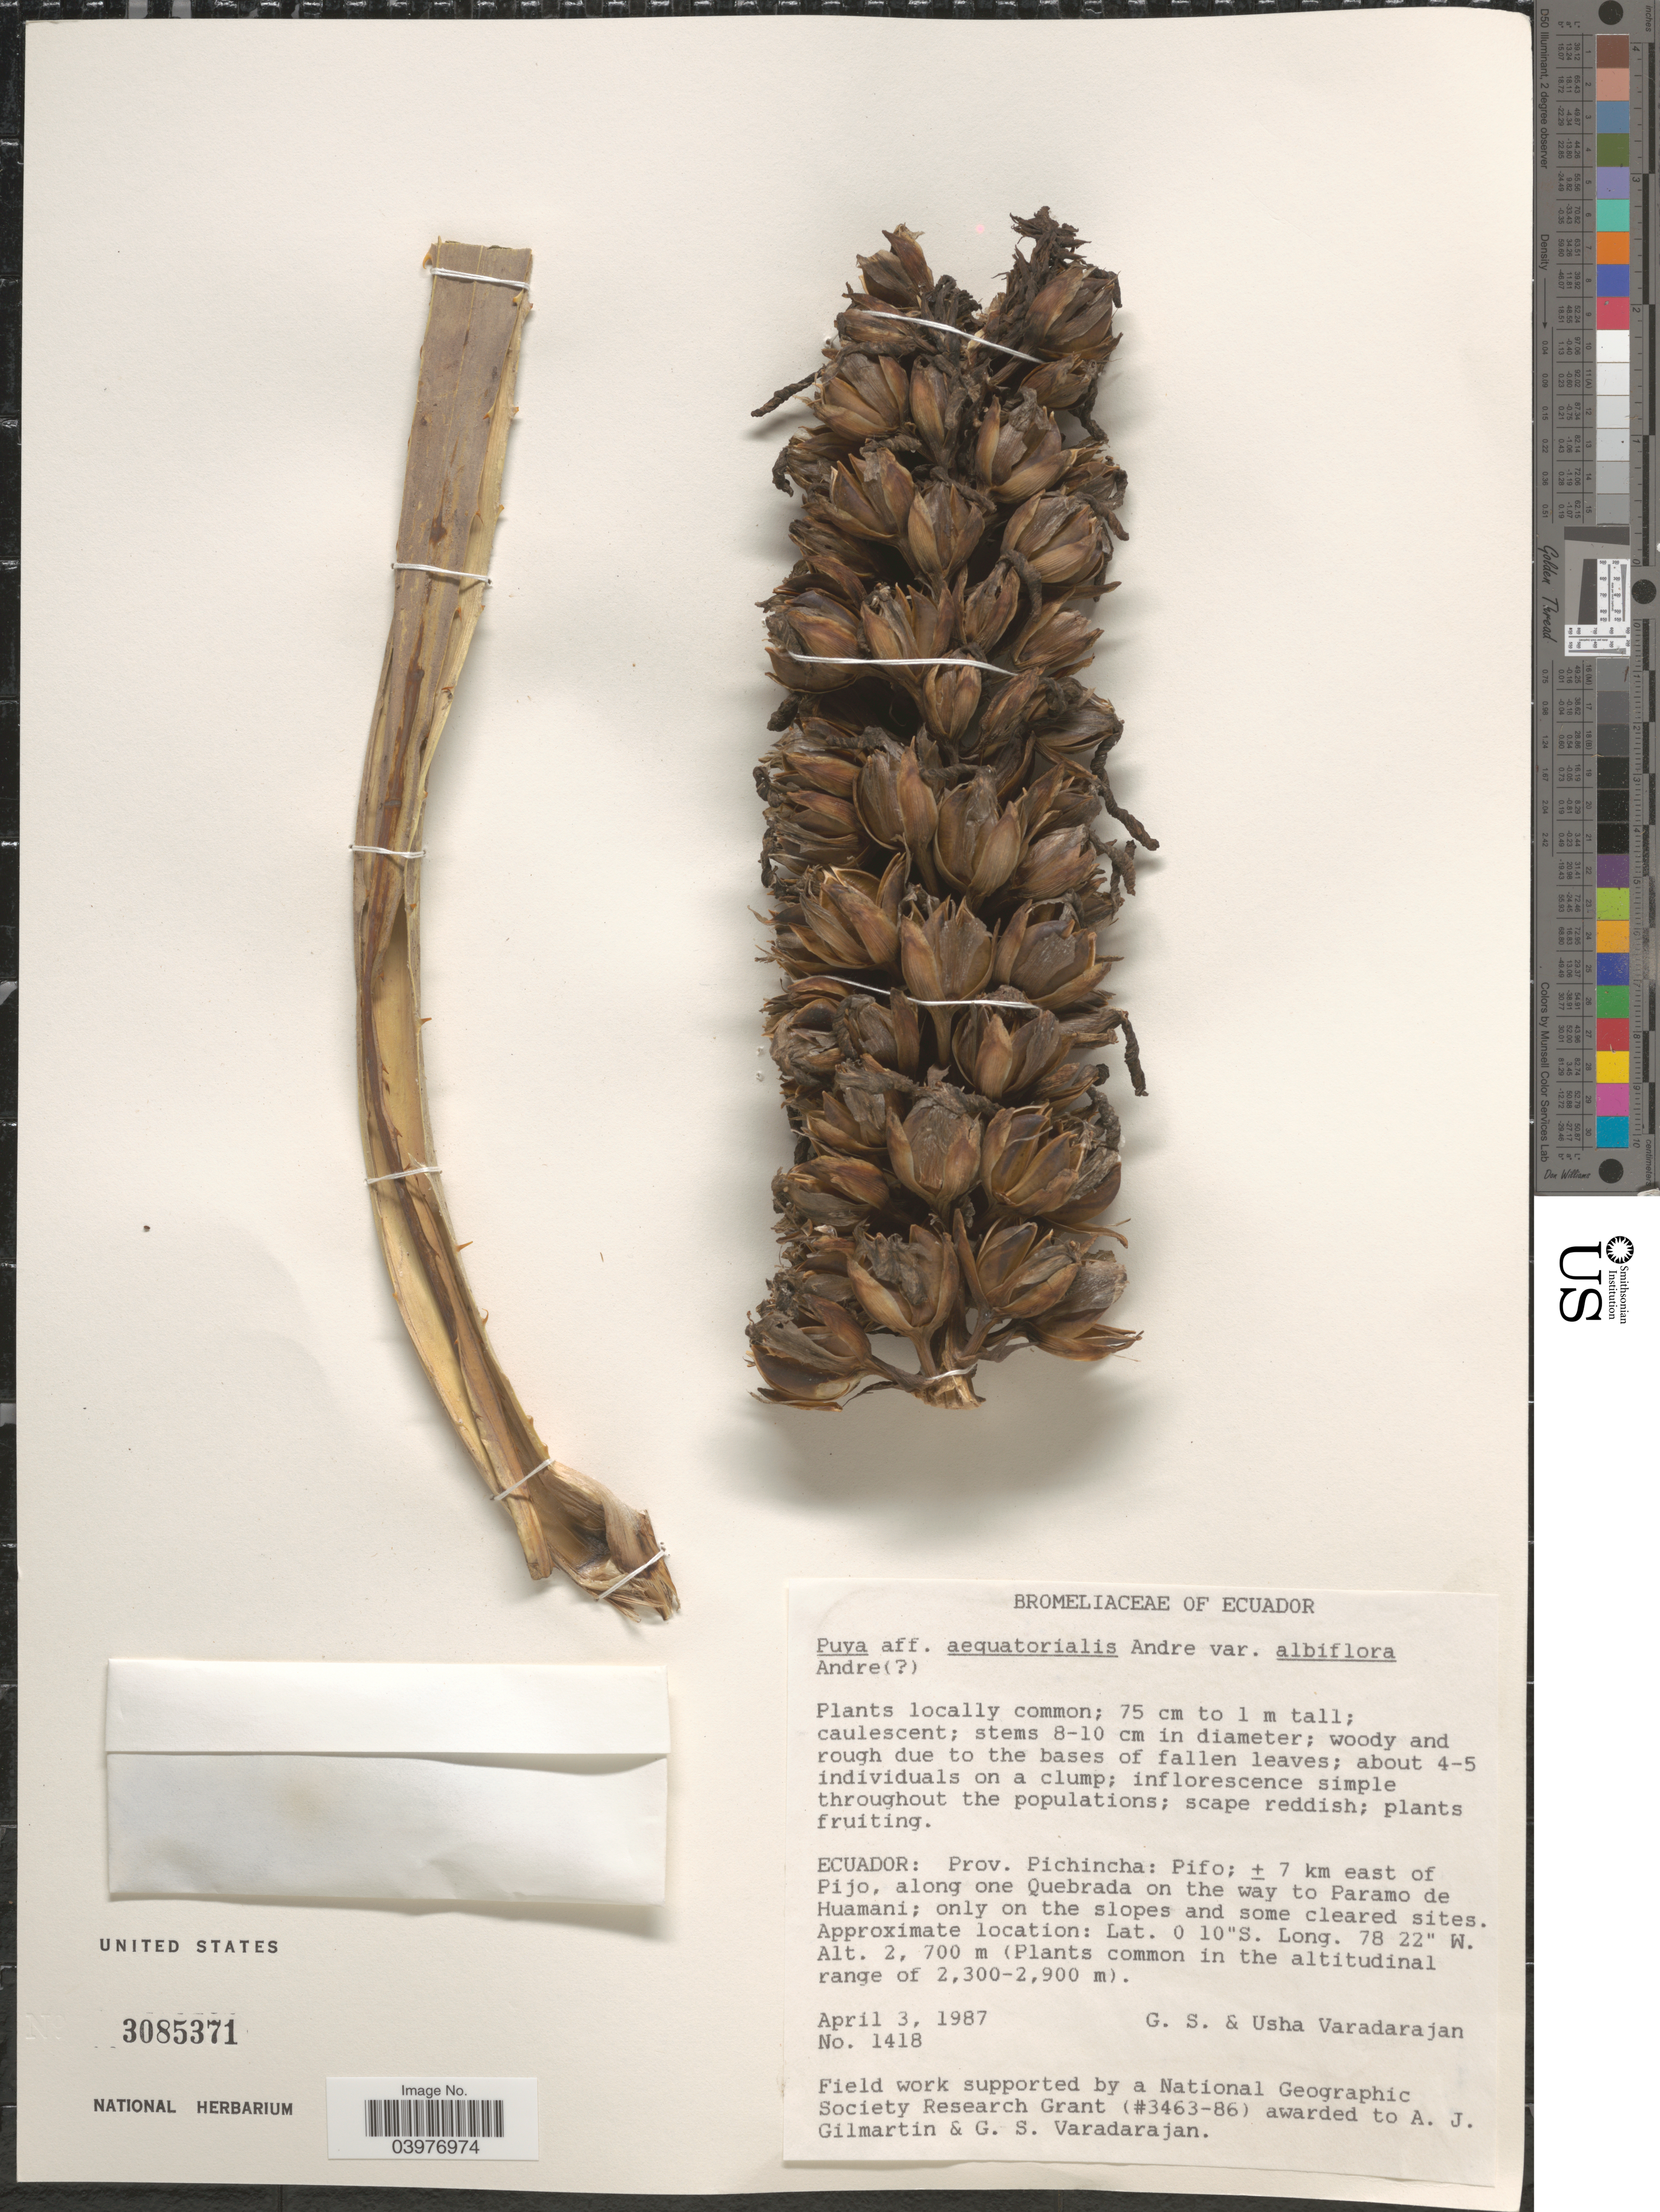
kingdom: Plantae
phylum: Tracheophyta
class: Liliopsida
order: Poales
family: Bromeliaceae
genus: Puya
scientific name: Puya aequatorialis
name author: André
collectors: G. S. Varadarajan & U. Varadarajan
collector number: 1418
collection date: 1987-04-03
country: Ecuador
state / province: Pichincha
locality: Pifo; ±7 km east of Pijo, along one Quebrada on the way to Paramo de Huamani.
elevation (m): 2700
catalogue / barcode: US 3085371